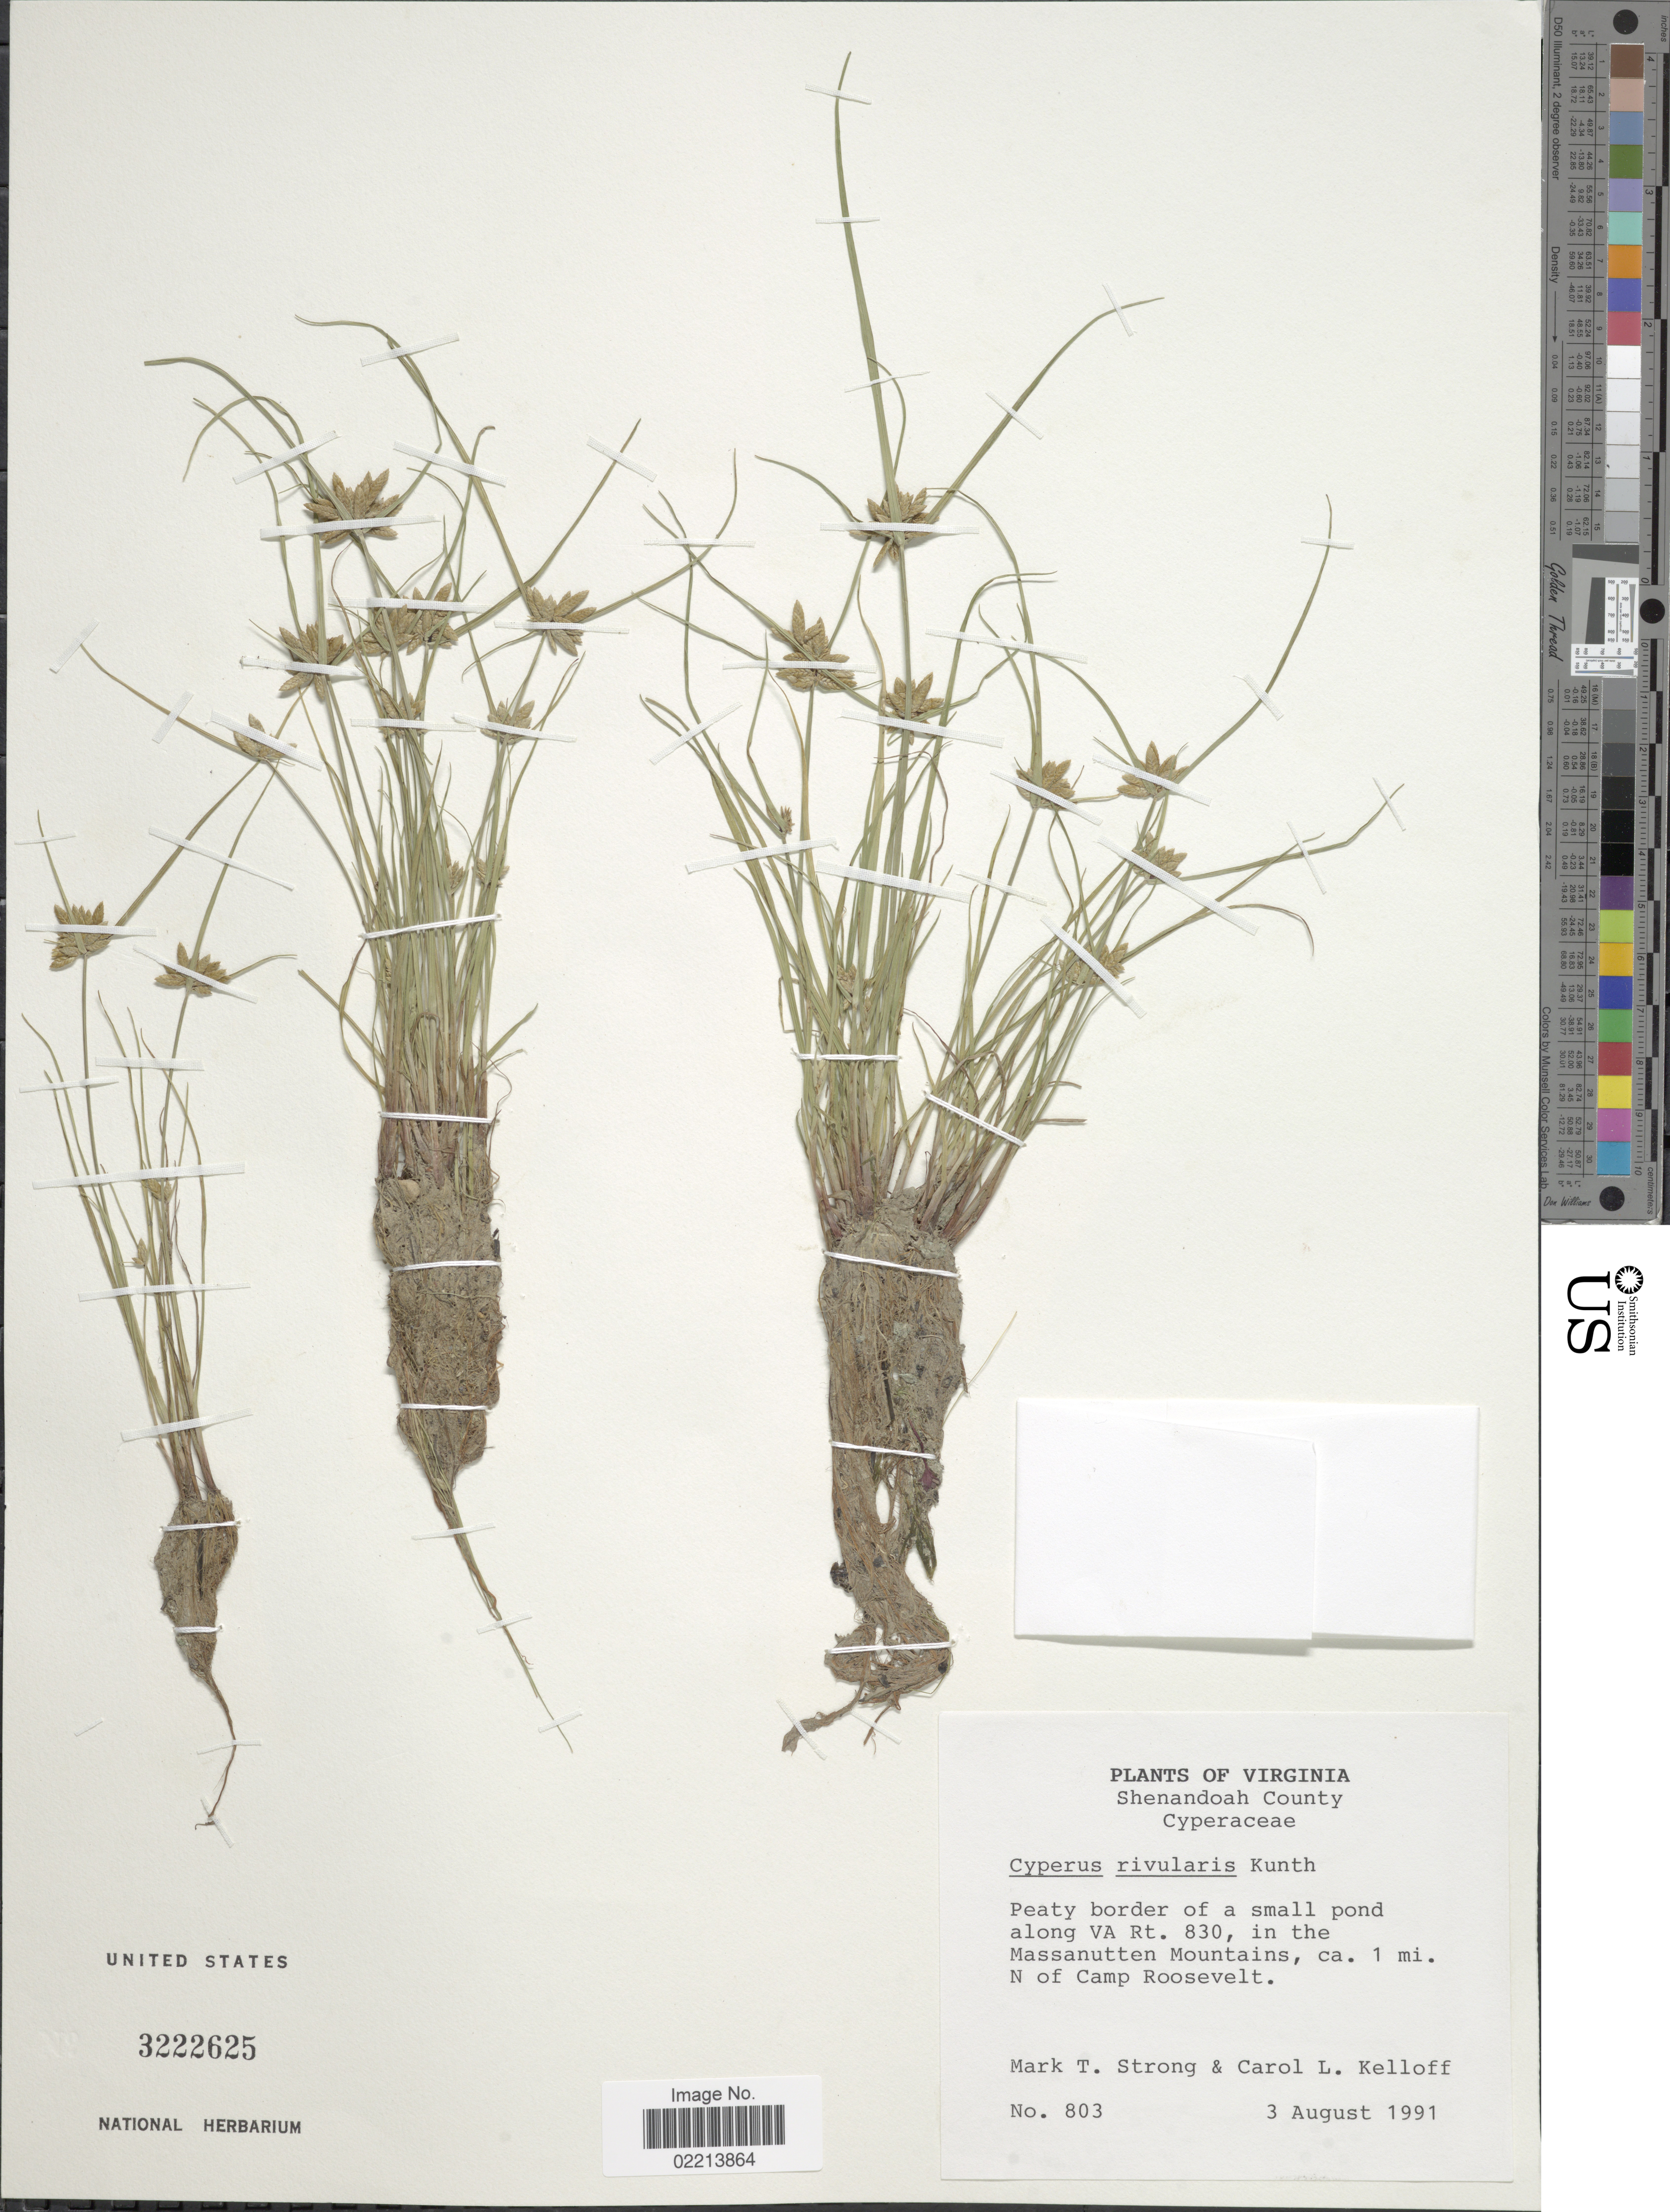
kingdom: Plantae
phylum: Tracheophyta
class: Liliopsida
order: Poales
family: Cyperaceae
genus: Cyperus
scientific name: Cyperus bipartitus Torr.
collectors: M. T. Strong & C. L. Kelloff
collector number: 803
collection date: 1991-08-03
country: United States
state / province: Virginia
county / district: Shenandoah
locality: Shenandoah County. Peaty border of a small pond along VA Rt. 830, in the Massanutten Mountains, ca. 1 mi. N of Camp Roosevelt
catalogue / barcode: US 3222625